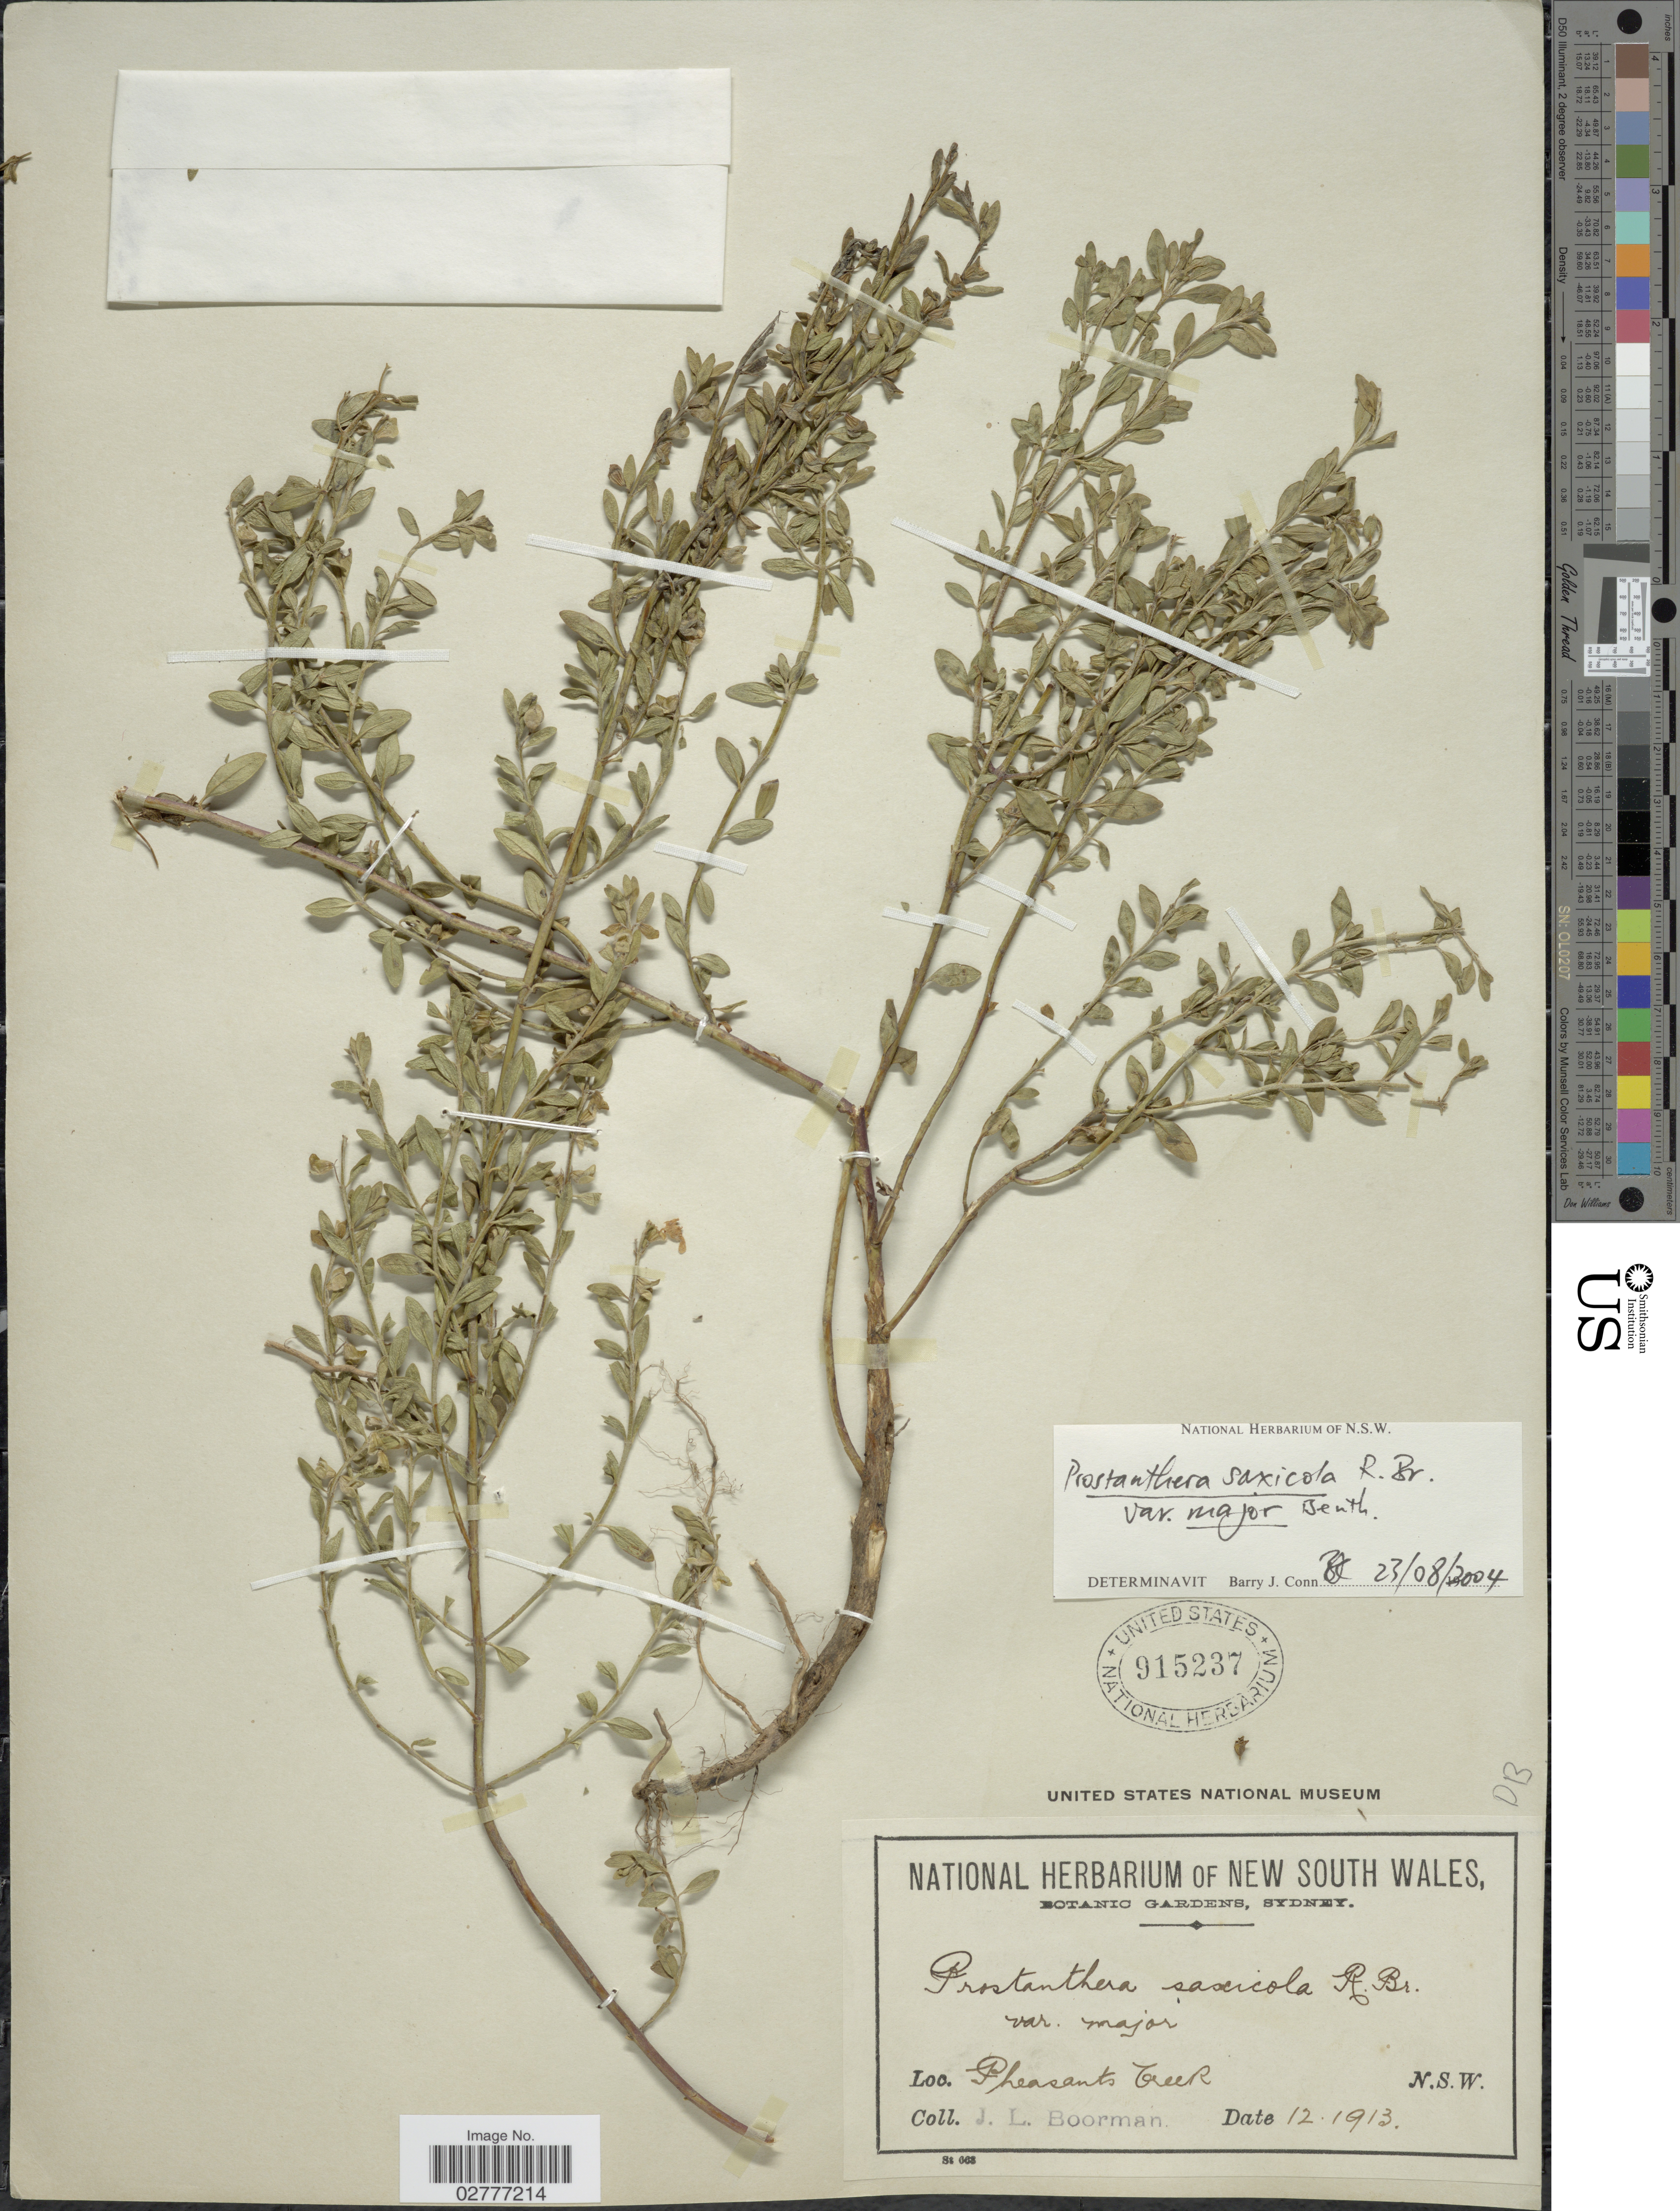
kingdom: Plantae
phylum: Tracheophyta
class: Magnoliopsida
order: Lamiales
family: Lamiaceae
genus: Prostanthera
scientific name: Prostanthera saxicola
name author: R. Br.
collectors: J. Boorman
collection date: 1913-12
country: Australia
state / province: New South Wales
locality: Pleasants Creek. N.S.W.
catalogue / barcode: US 915237